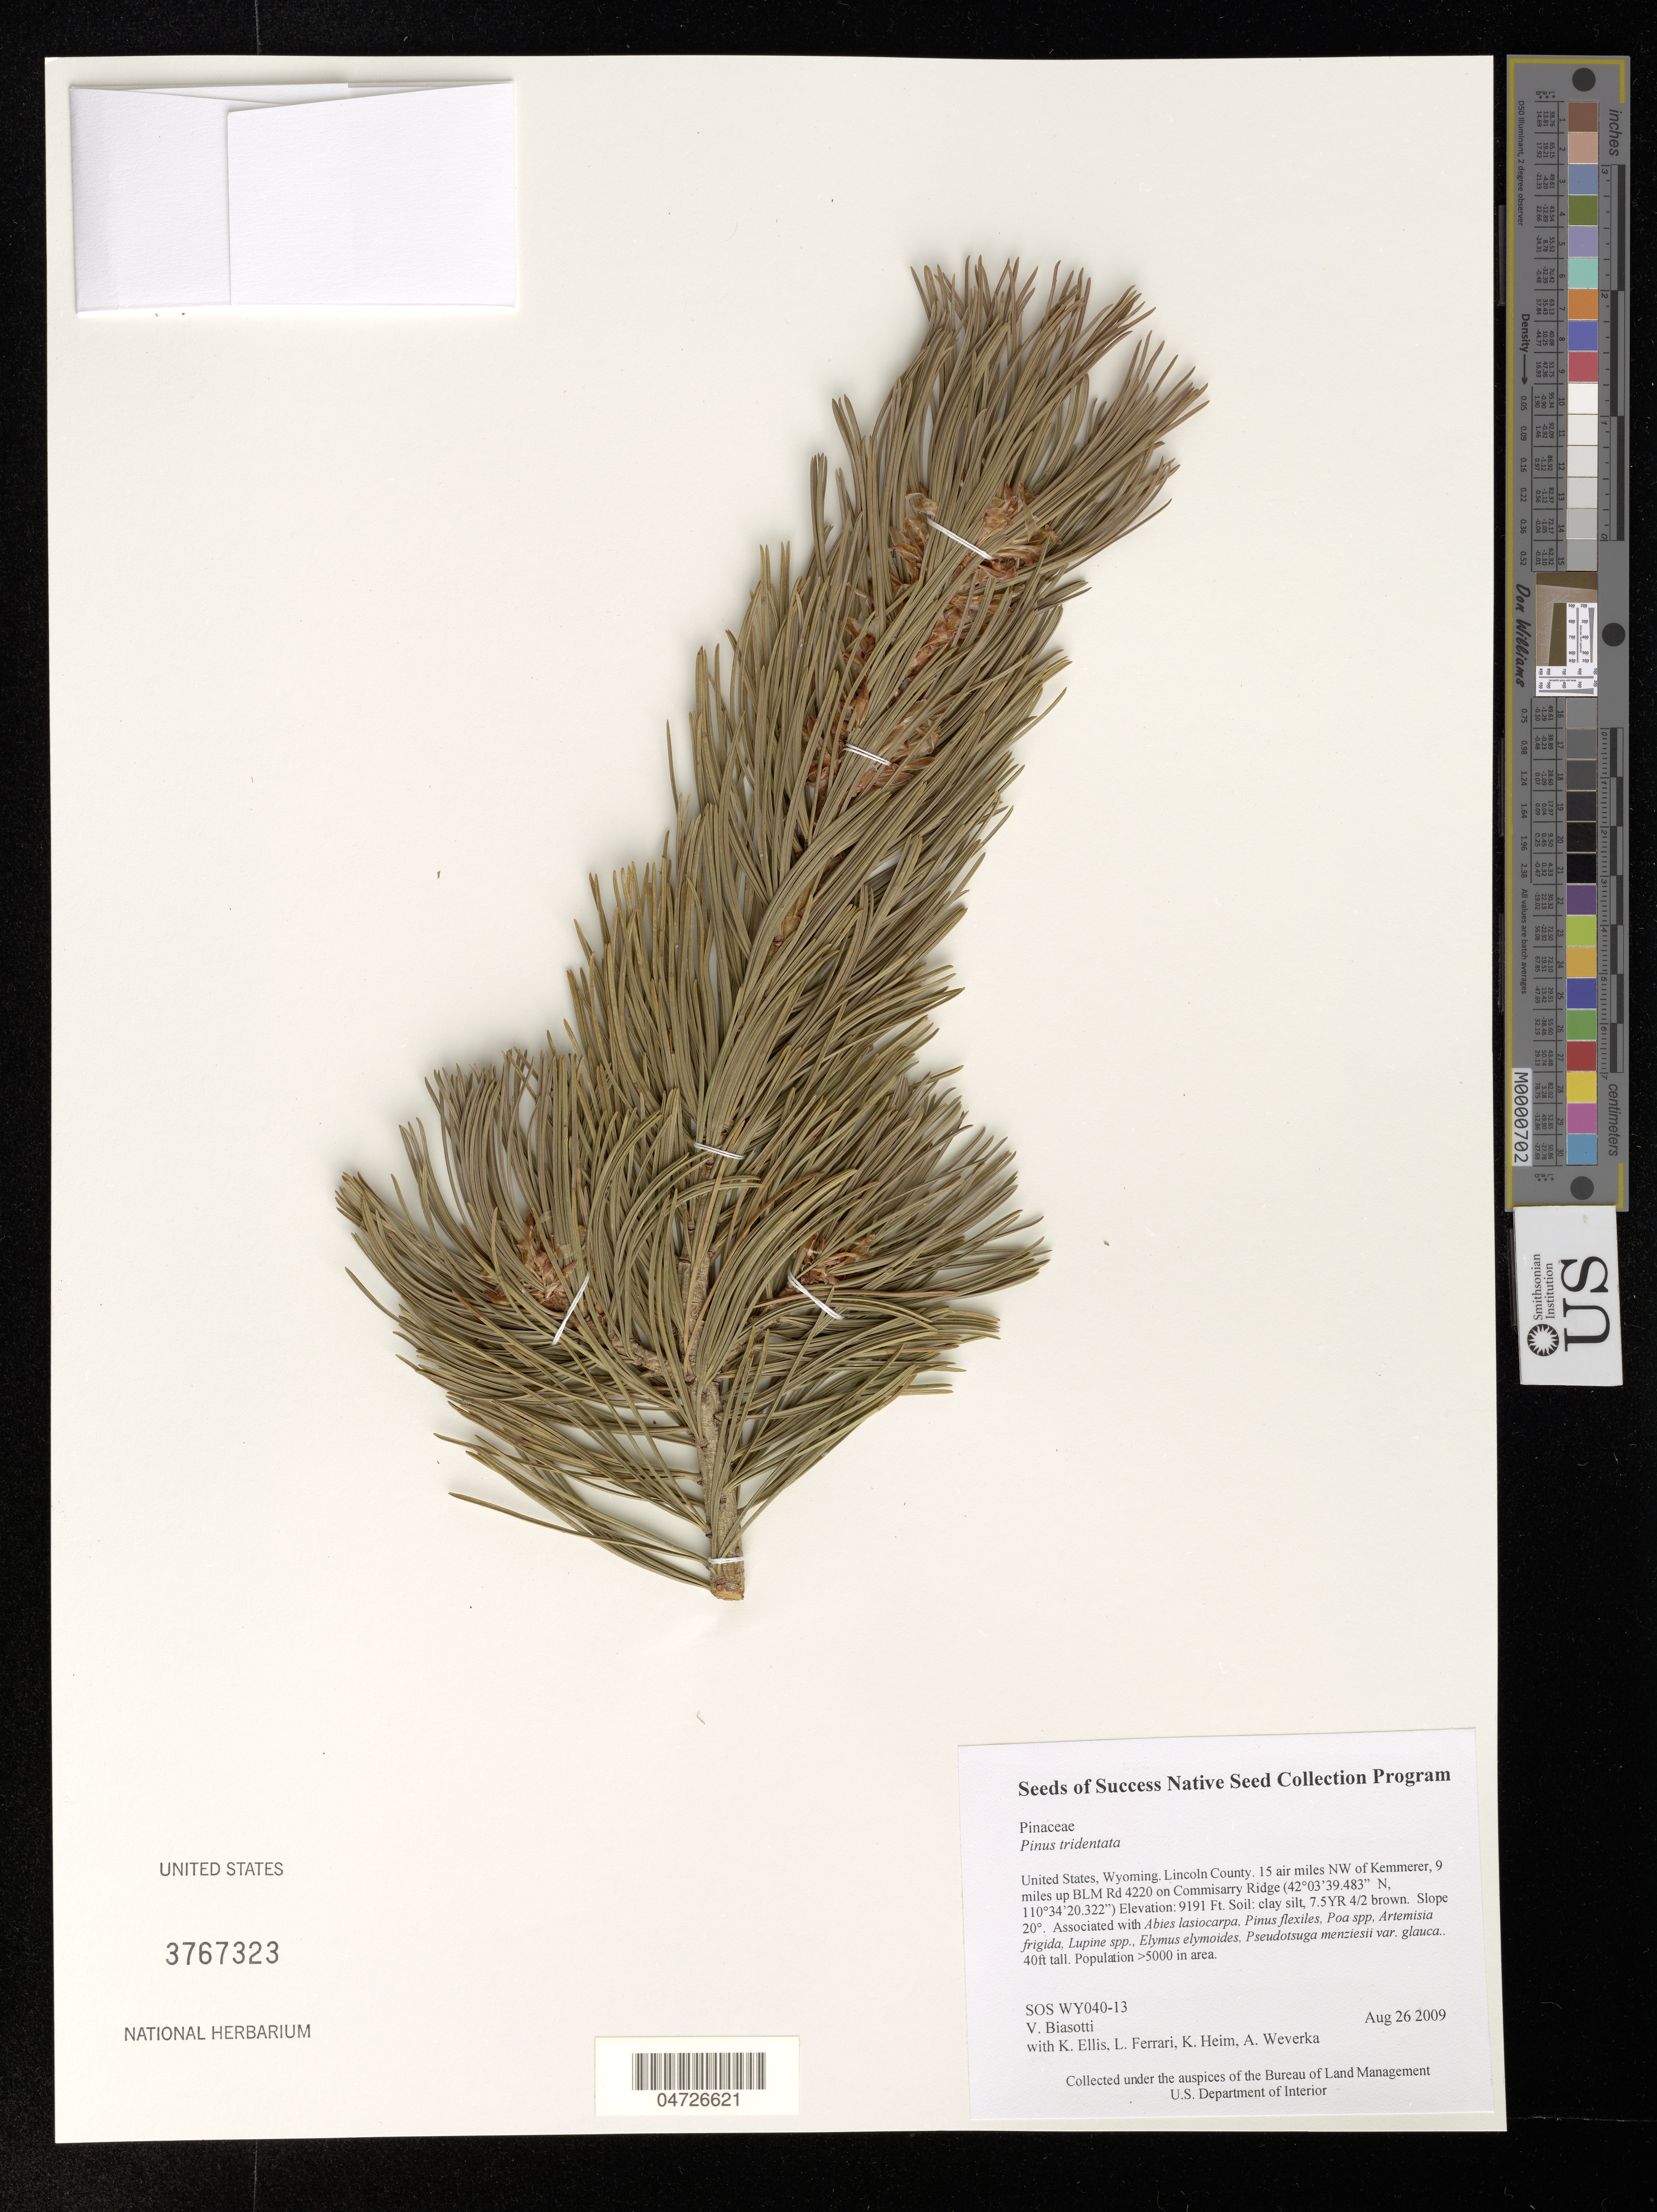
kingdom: Plantae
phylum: Tracheophyta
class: Pinopsida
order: Pinales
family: Pinaceae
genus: Pinus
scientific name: Pinus ponderosa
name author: Douglas ex C. Lawson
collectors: V. Biasotti, K. Ellis, L. Ferrari, K. Heim & A. Weverka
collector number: SOS WY040-13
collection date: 2009-08-26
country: United States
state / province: Wyoming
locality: Lincoln County. 15 air miles NW of Kemmerer, 9 miles up BLM Rd 4220 on Commisarry Ridge.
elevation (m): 2801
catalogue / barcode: US 3767323